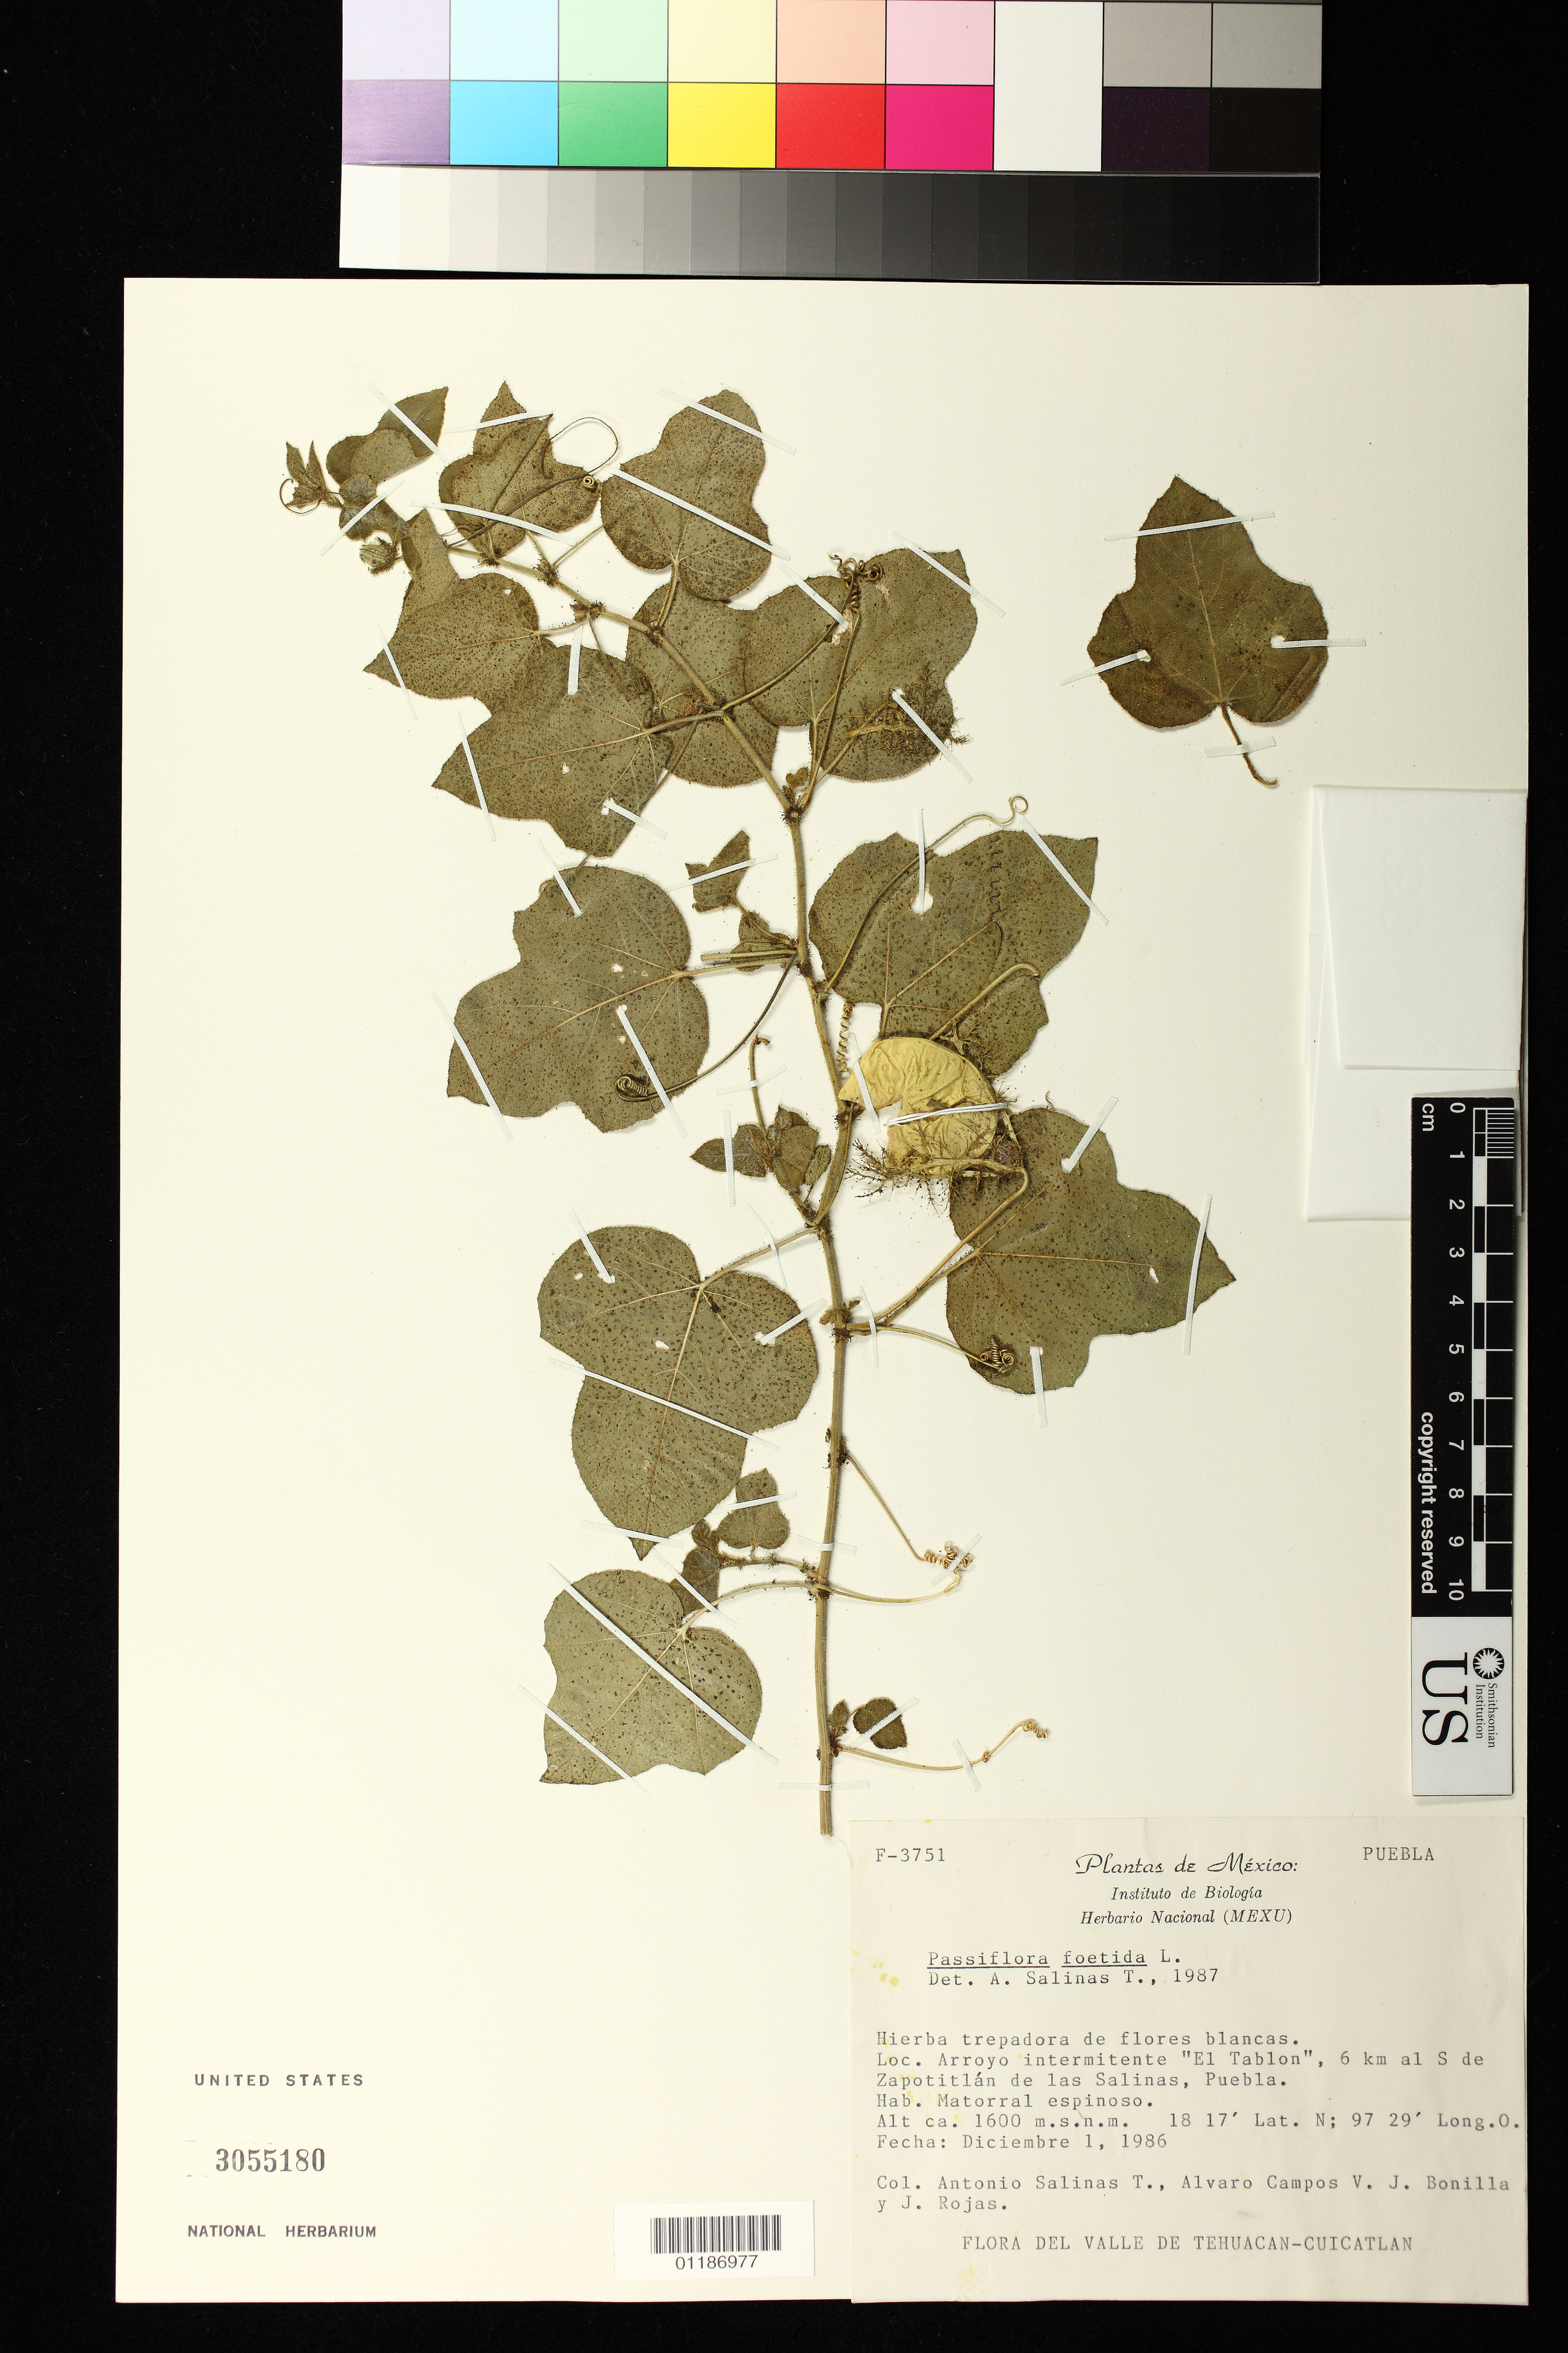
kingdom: Plantae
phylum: Tracheophyta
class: Magnoliopsida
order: Malpighiales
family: Passifloraceae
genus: Passiflora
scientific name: Passiflora foetida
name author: L.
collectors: A. Salinas T., A. Bonilla & J. Rojas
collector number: F-3751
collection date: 1986-12-01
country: Mexico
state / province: Puebla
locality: Arroyo intermitente "El Tablon", 6 km al S de Zapotitlan de las Salinas.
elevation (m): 1600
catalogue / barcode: US 3055180